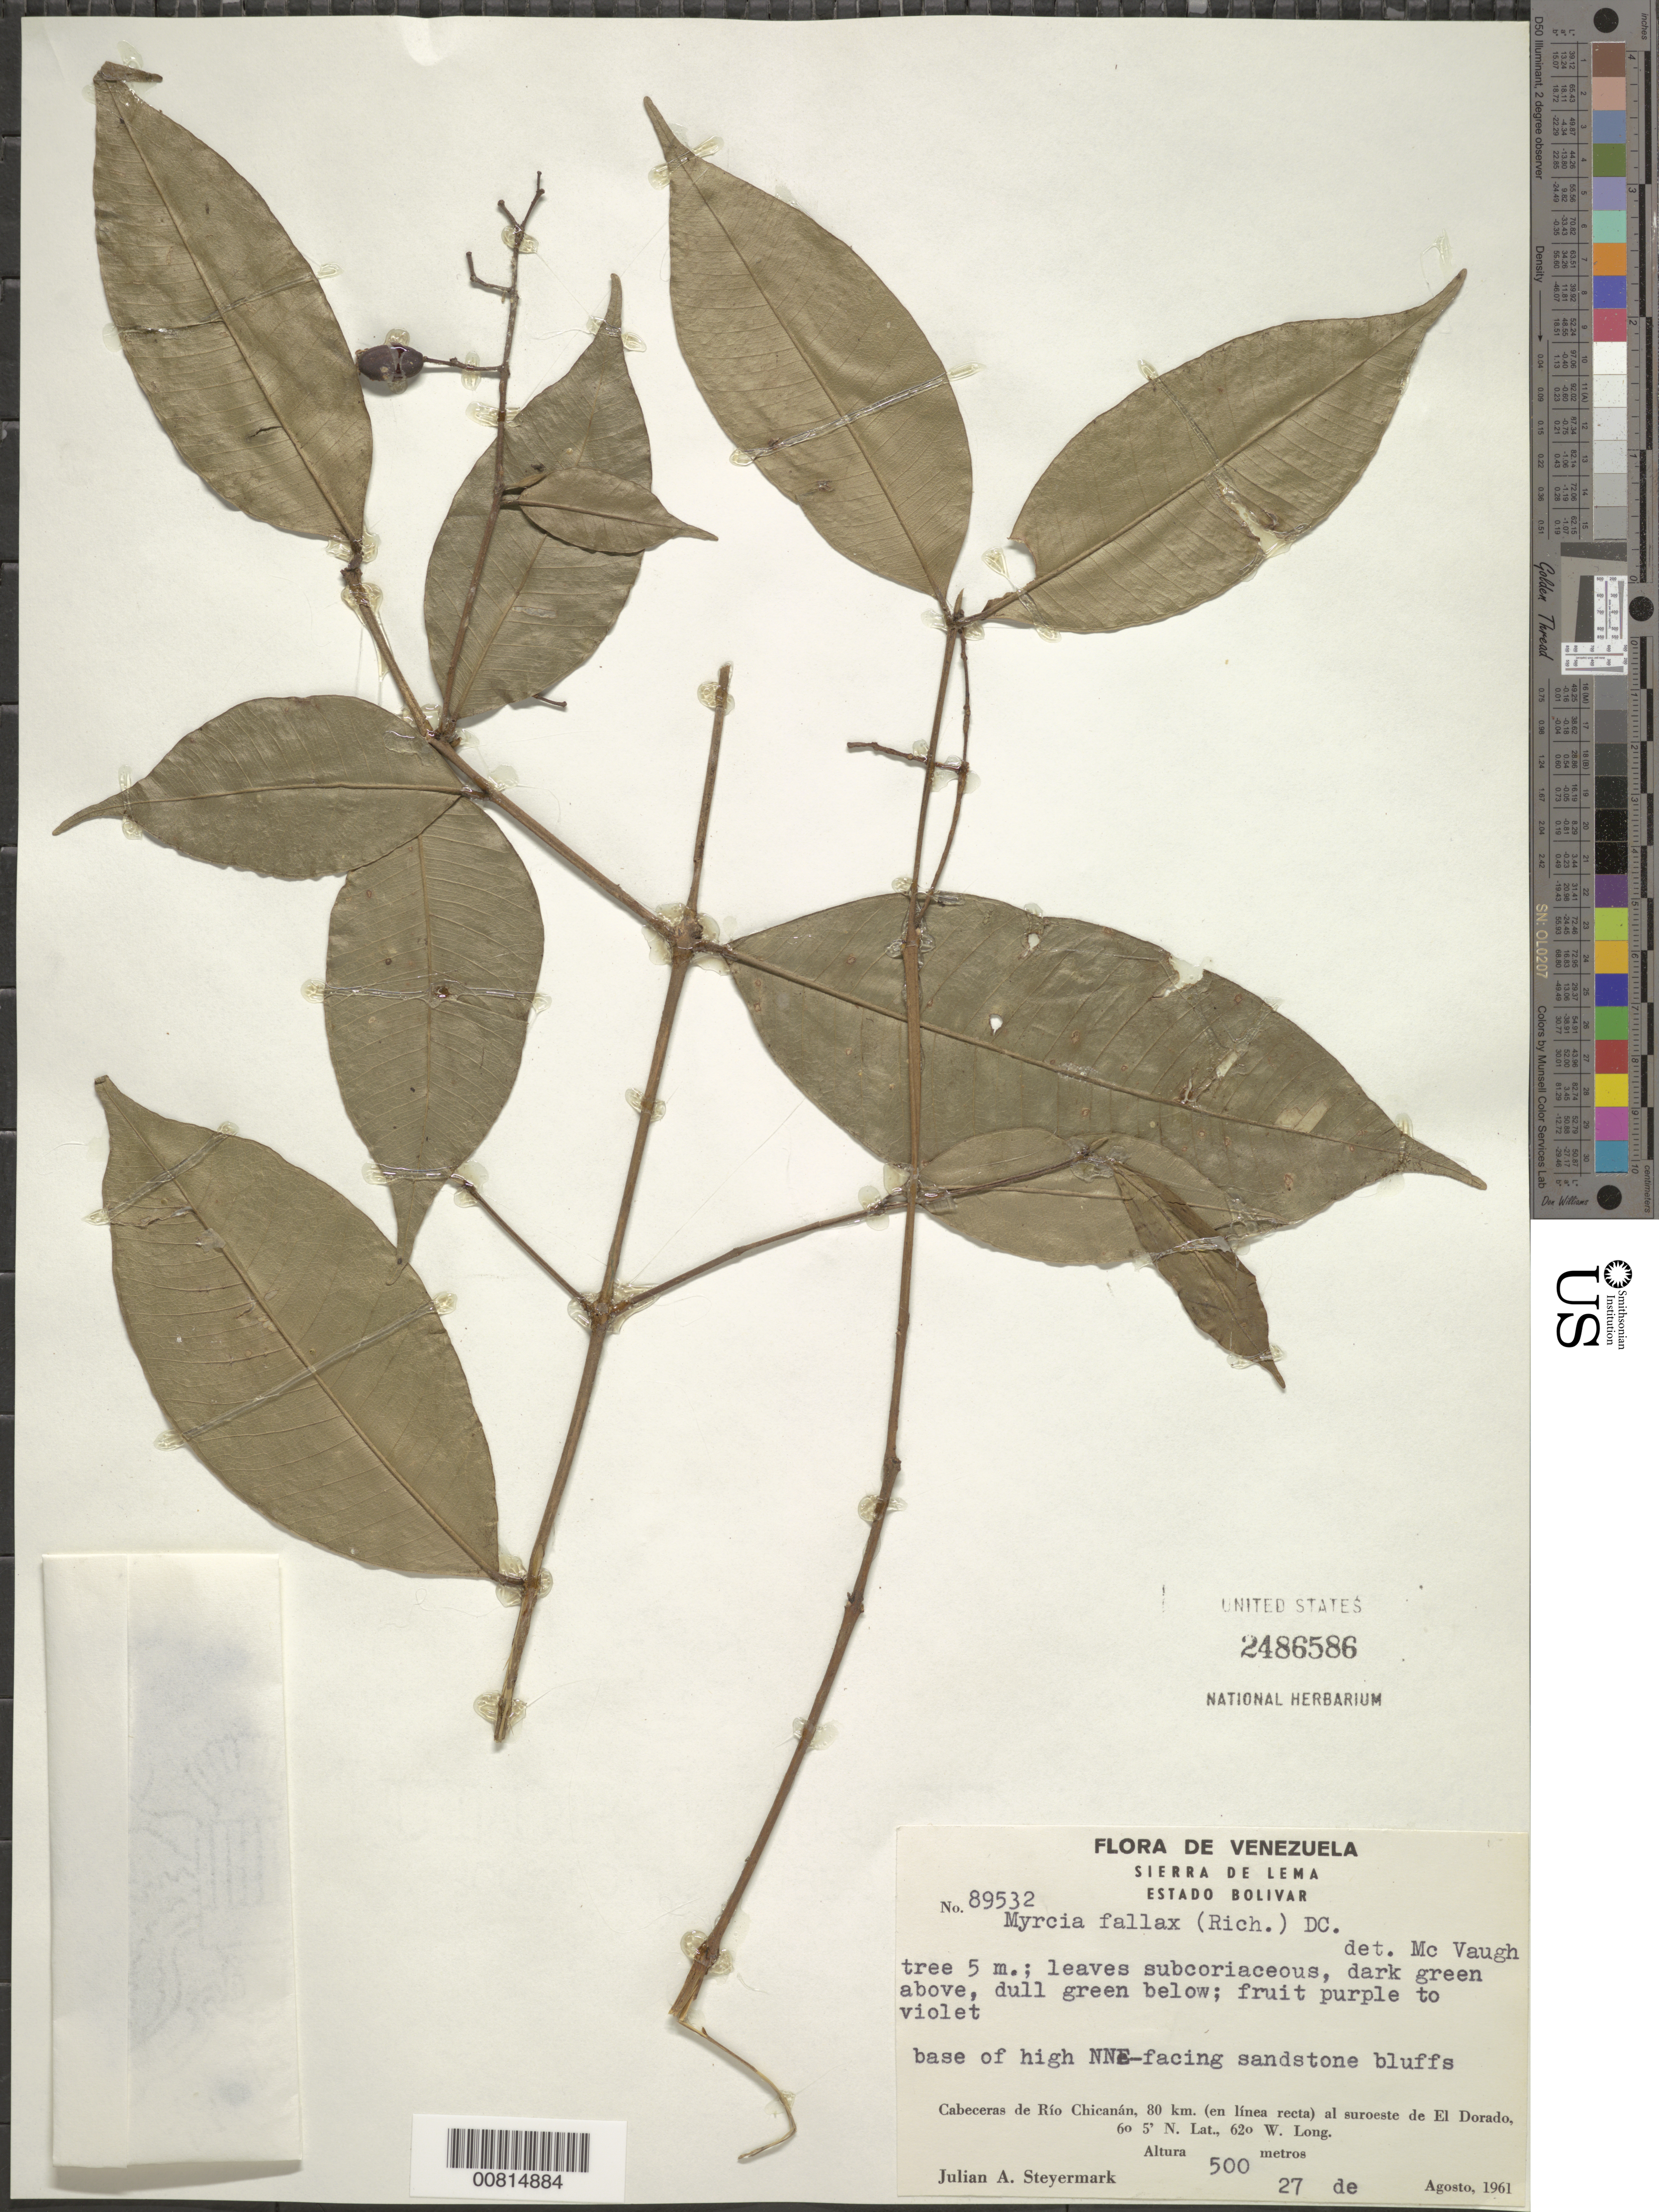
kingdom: Plantae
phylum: Tracheophyta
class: Magnoliopsida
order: Myrtales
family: Myrtaceae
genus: Myrcia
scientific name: Myrcia fallax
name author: (Rich.) DC.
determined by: McVaugh, R.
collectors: J. Steyermark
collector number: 89532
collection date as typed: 27-Aug-61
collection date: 1961-08-27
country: Venezuela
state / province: Bolívar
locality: Sierra de Lema, Cabeceras de Río Chicanán, 80 km in straight line to SW of El Dorado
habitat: Base of high NNE-facing sandstone bluff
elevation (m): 500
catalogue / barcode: US 2486586